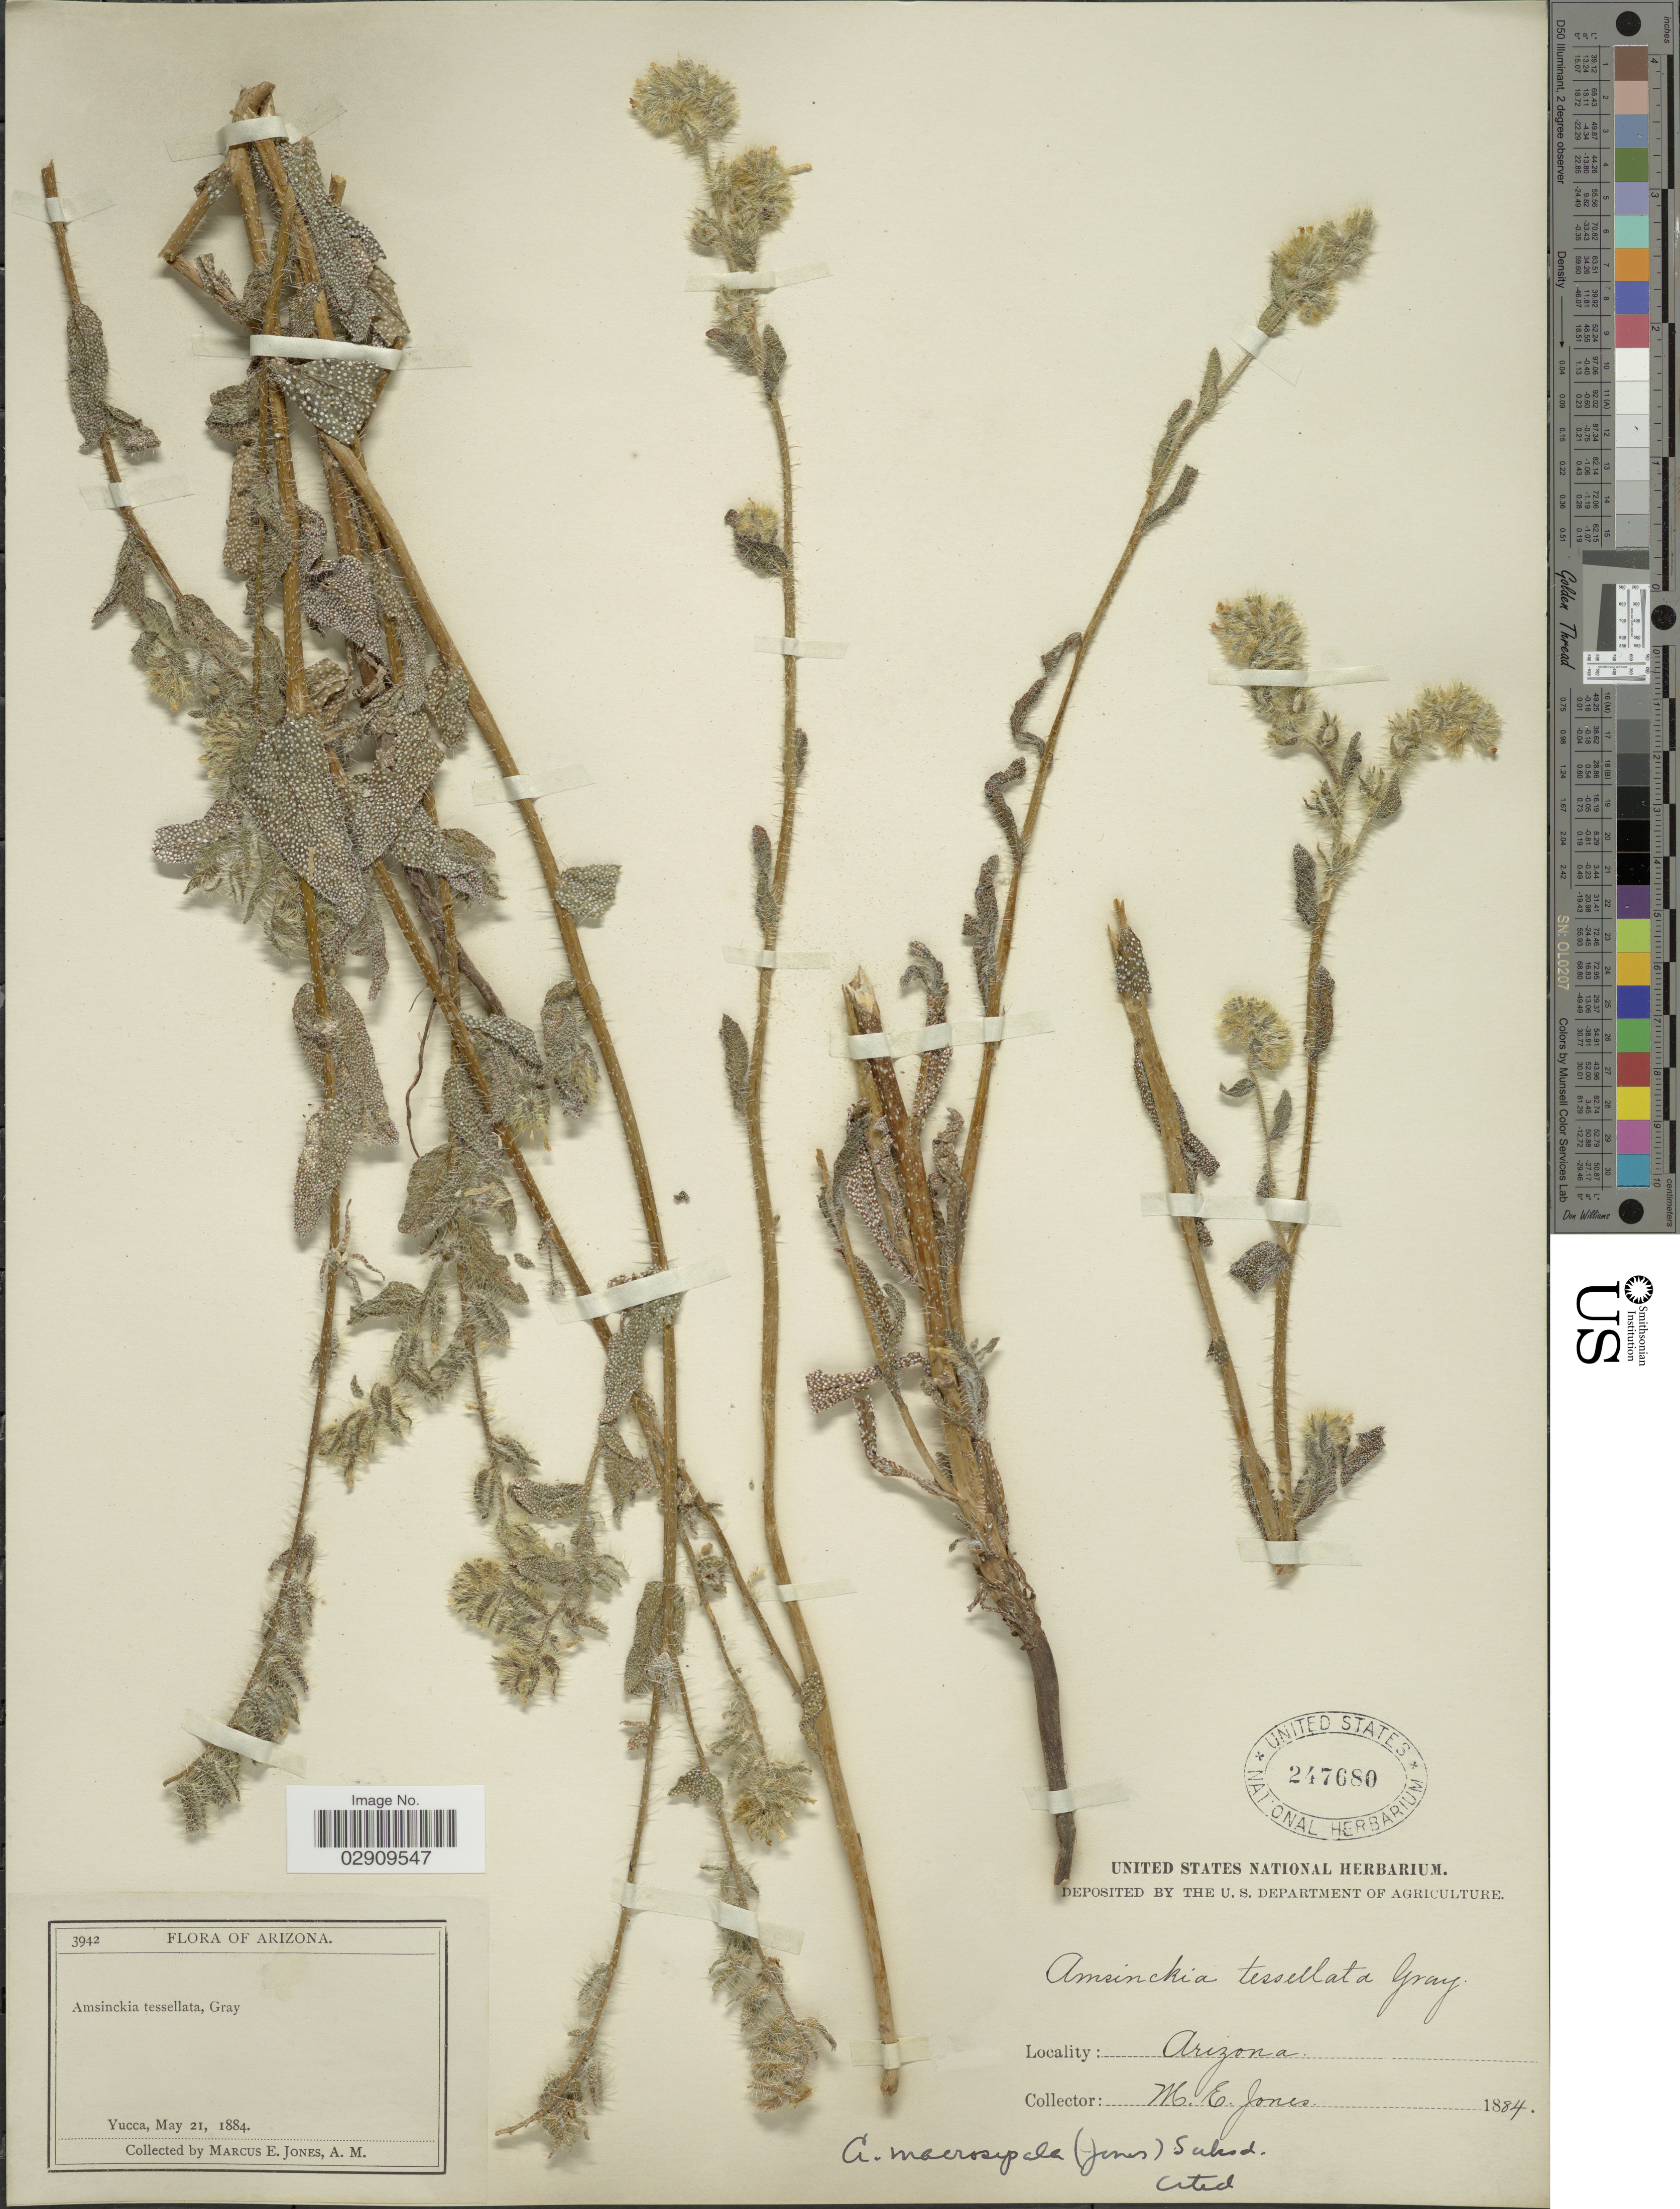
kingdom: Plantae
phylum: Tracheophyta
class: Magnoliopsida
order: Boraginales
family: Boraginaceae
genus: Amsinckia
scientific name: Amsinckia tessellata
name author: A. Gray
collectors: M. E. Jones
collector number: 3942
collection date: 1884-05-21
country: United States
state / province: Arizona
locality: Yucca.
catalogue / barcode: US 247680